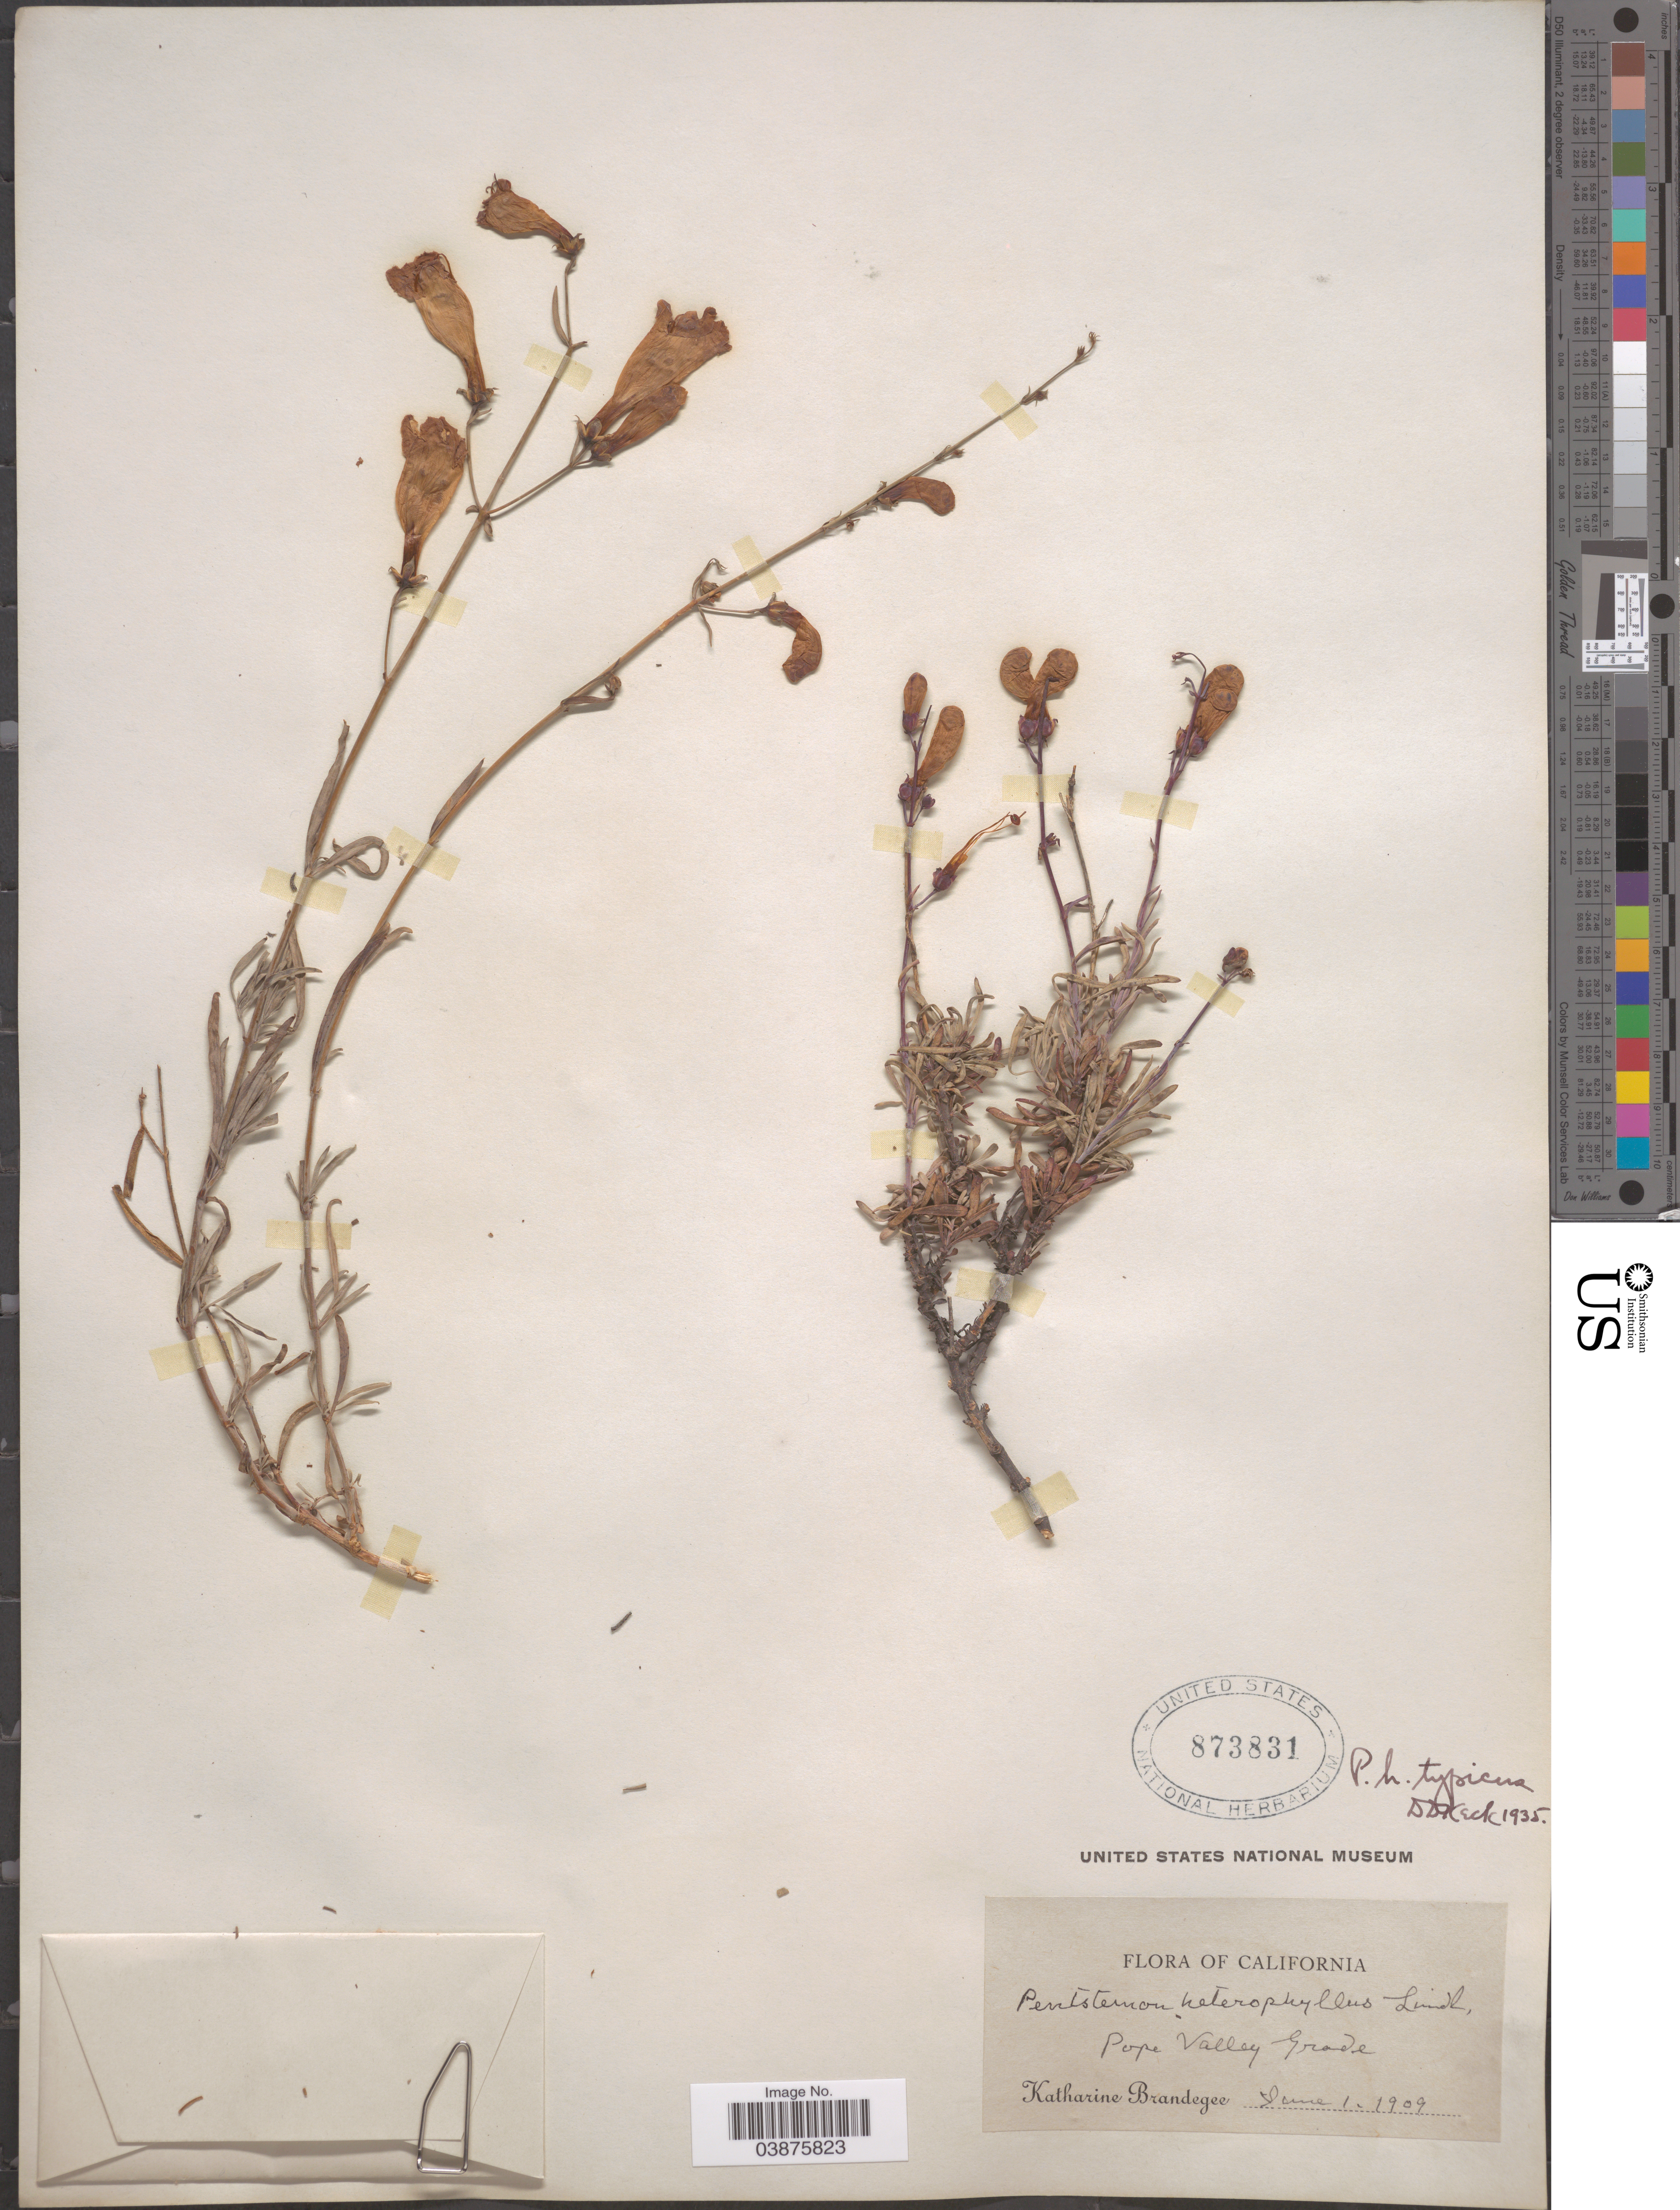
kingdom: Plantae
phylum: Tracheophyta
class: Magnoliopsida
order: Lamiales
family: Plantaginaceae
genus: Penstemon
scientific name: Penstemon heterophyllus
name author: Lindl.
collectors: M. K. Brandegee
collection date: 1909-06-01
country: United States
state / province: California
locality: Pope Valley Grande.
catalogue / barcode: US 873831